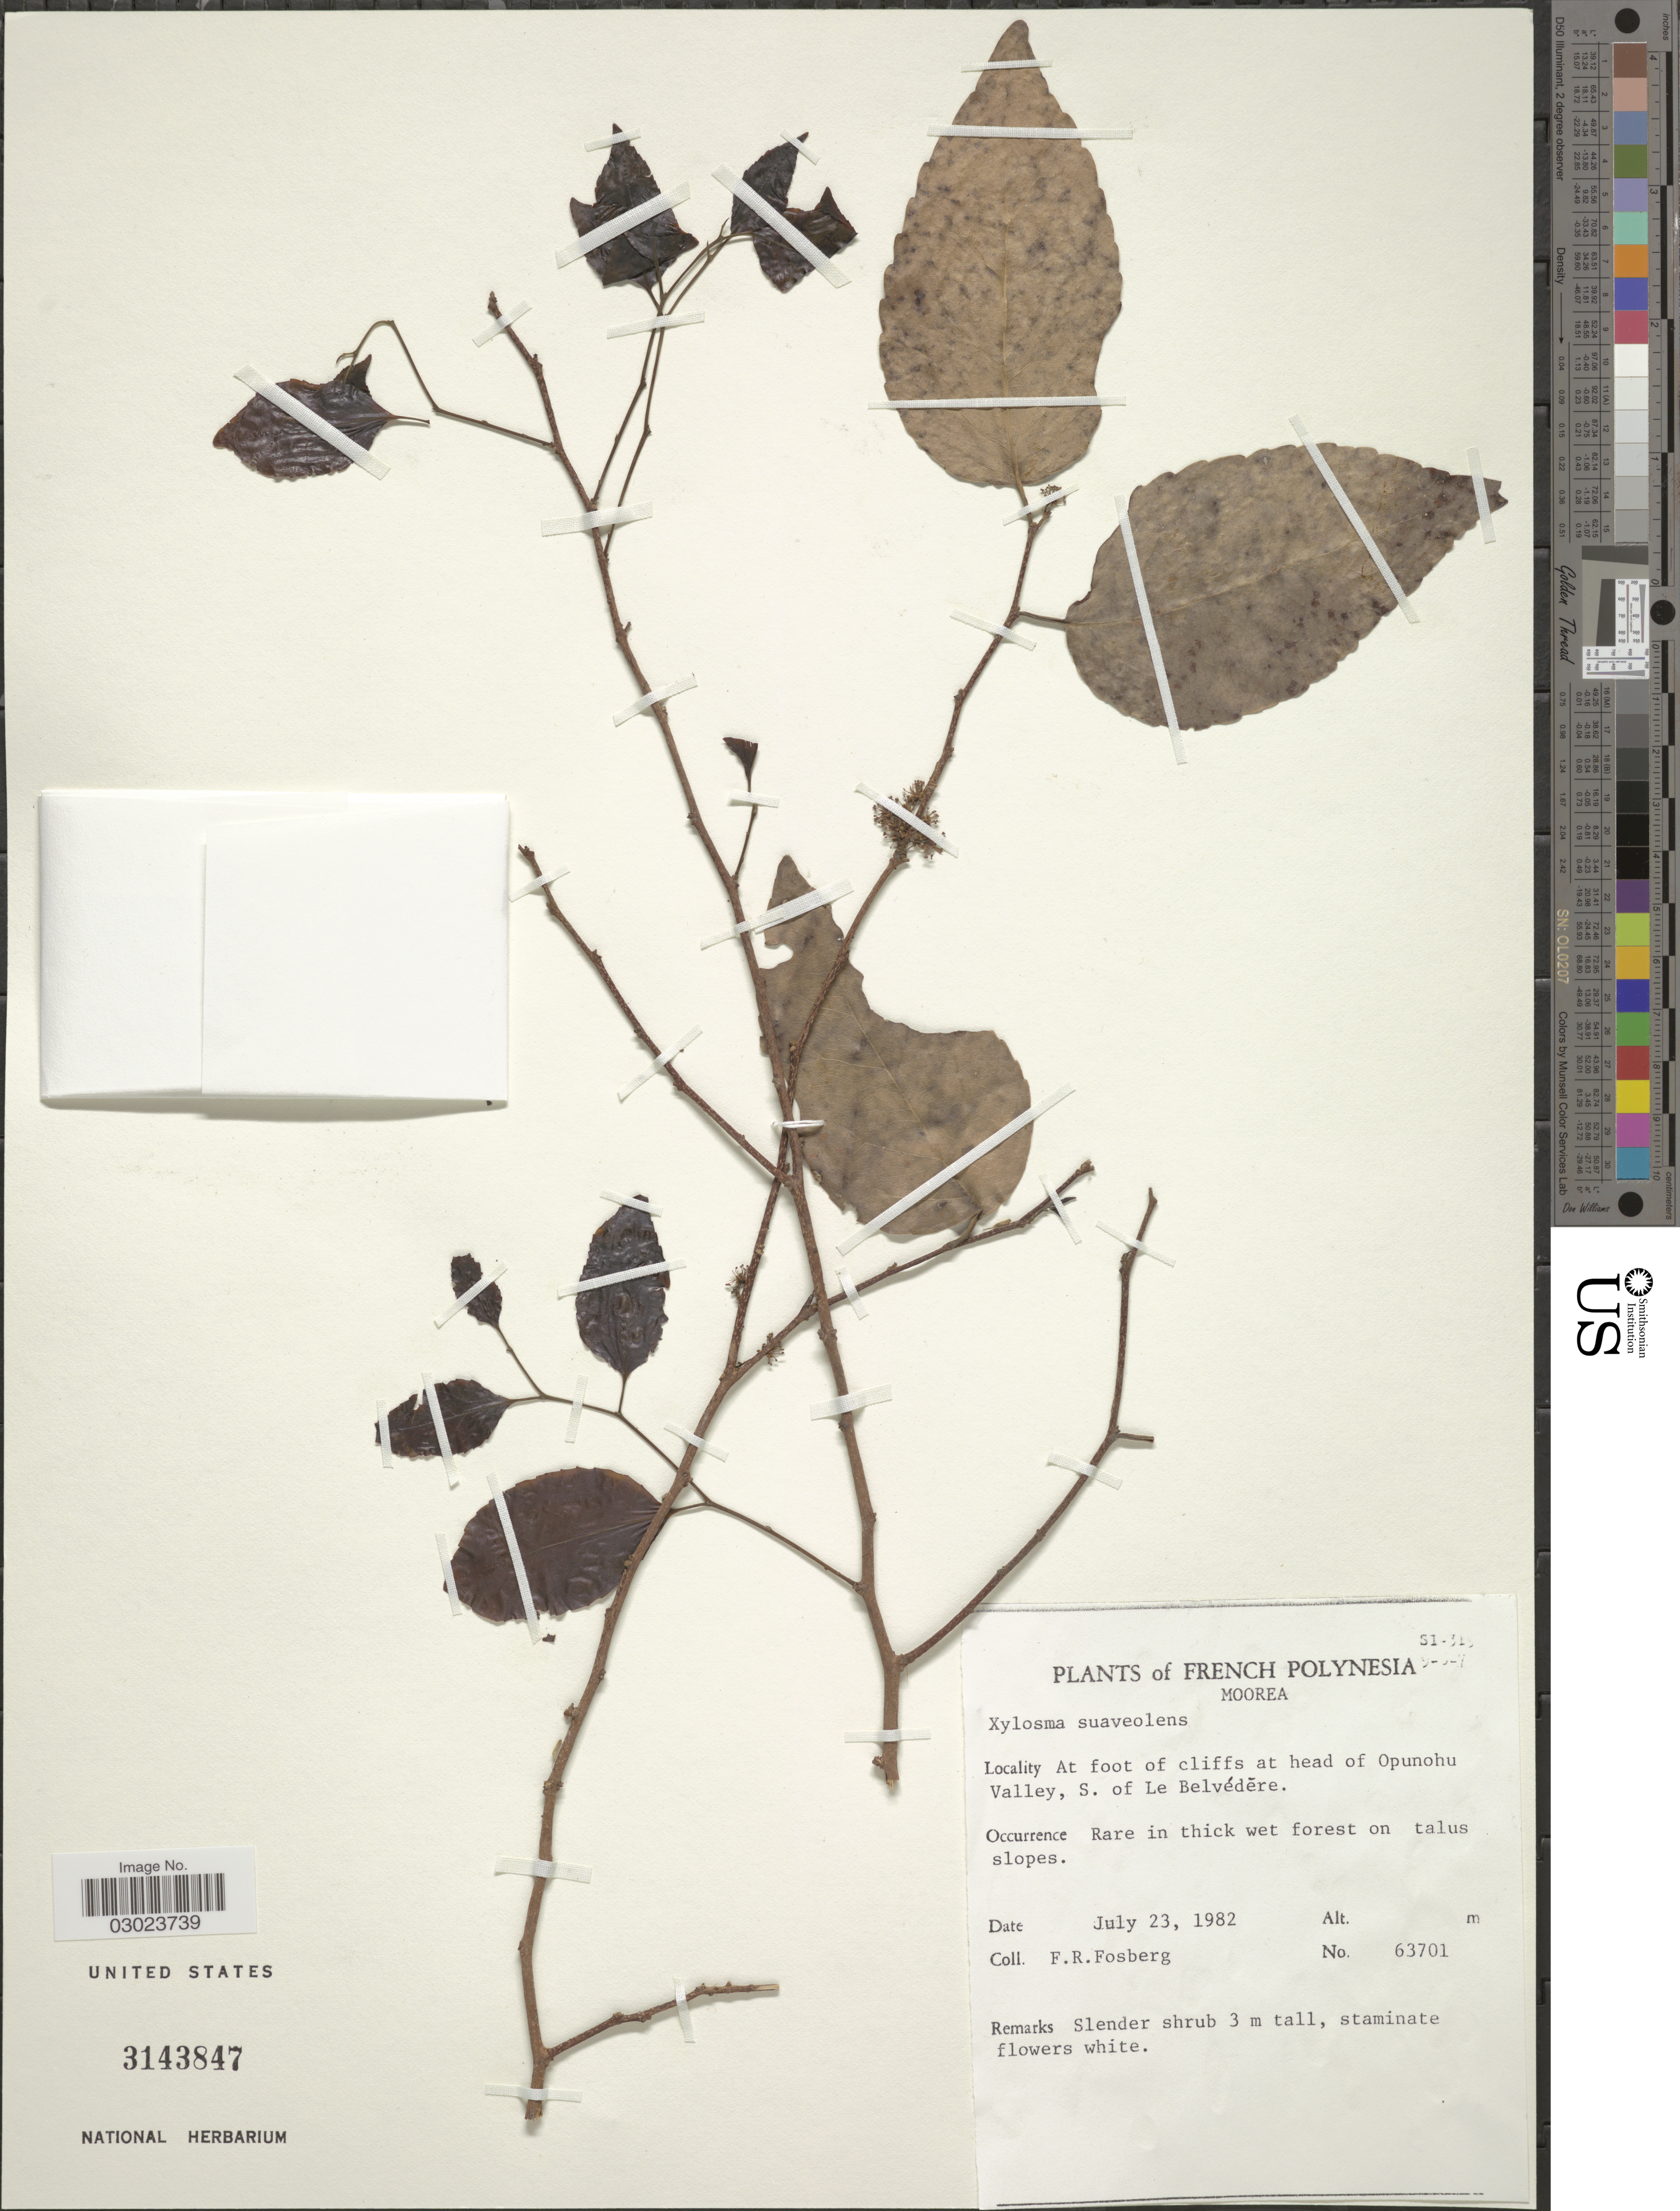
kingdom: Plantae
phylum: Tracheophyta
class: Magnoliopsida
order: Malpighiales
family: Salicaceae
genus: Xylosma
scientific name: Xylosma suaveolens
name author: G. Forst.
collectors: F. R. Fosberg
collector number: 63701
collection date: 1982-07-23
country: French Polynesia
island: Moorea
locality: Moorea. At foot of cliffs at head of Opunohu Valley, S. of Le Belvédére.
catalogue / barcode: US 3143847